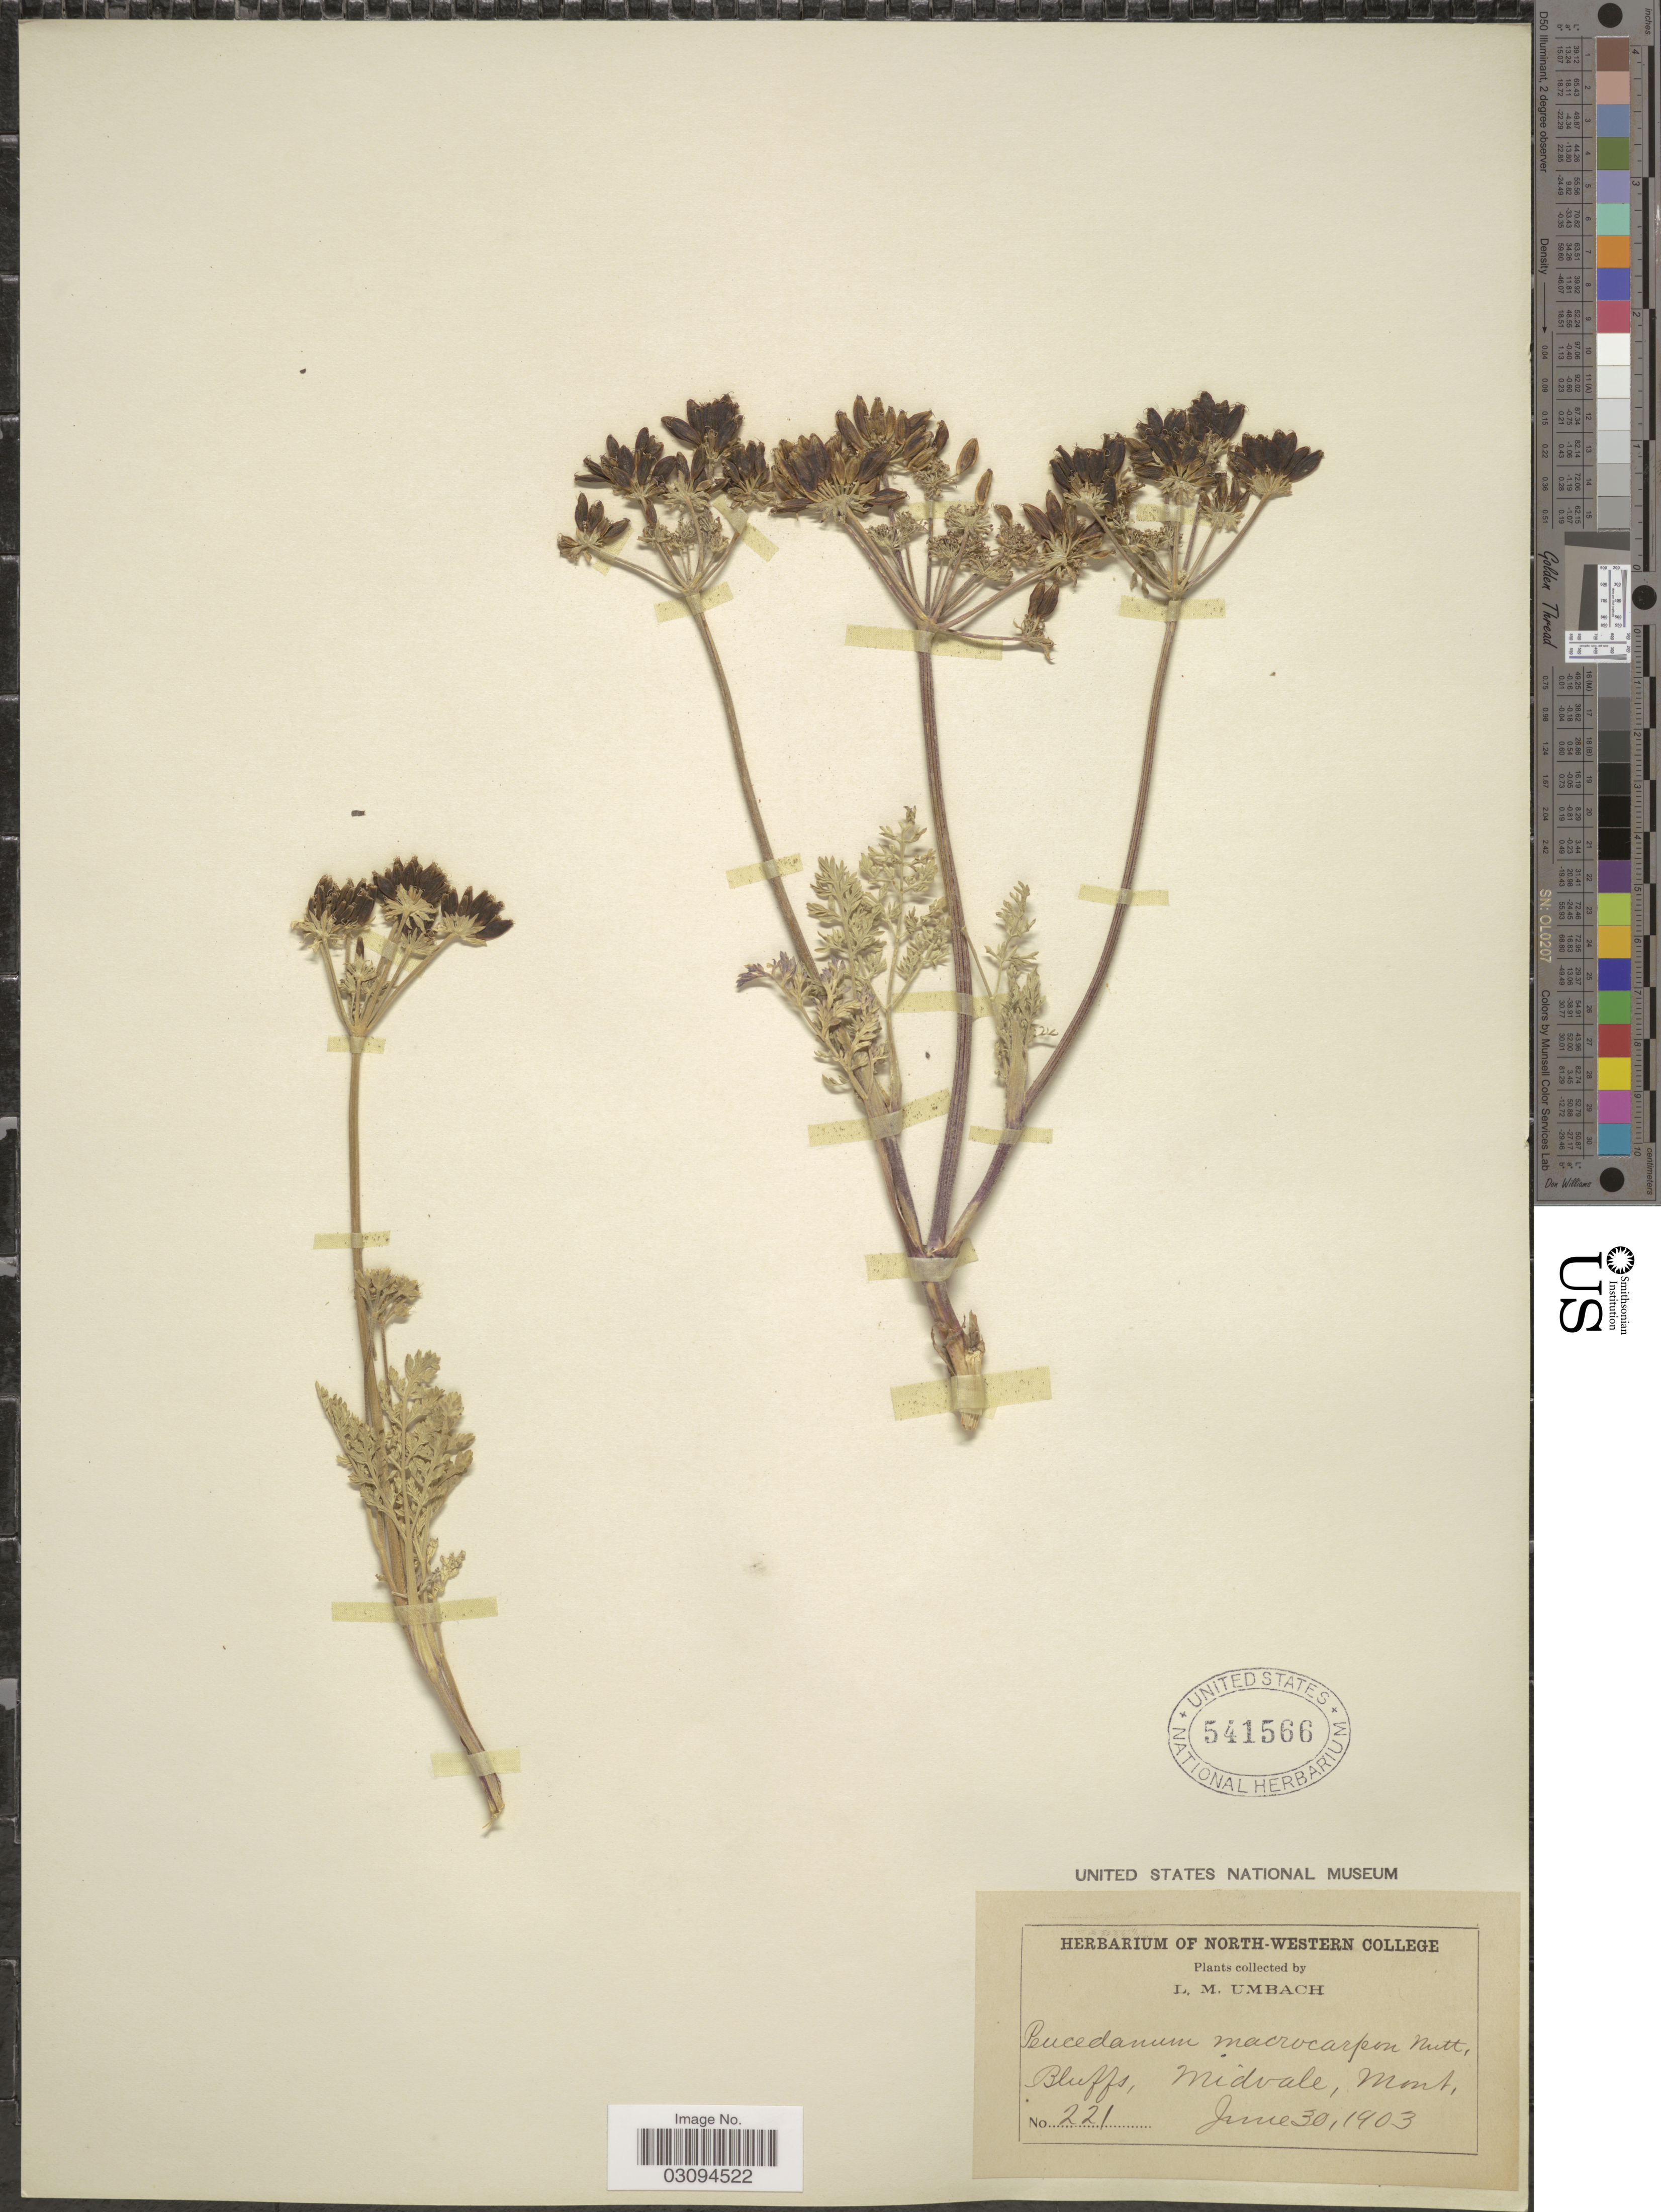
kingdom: Plantae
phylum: Tracheophyta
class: Magnoliopsida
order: Apiales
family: Apiaceae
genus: Lomatium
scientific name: Lomatium macrocarpum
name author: (Hook. et al.) J.M. Coult. & Rose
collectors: L. M. Umbach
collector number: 221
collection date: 1903-06-30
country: United States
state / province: Montana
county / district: Lincoln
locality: Bluffs, Midvale, Mont.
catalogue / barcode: US 541566